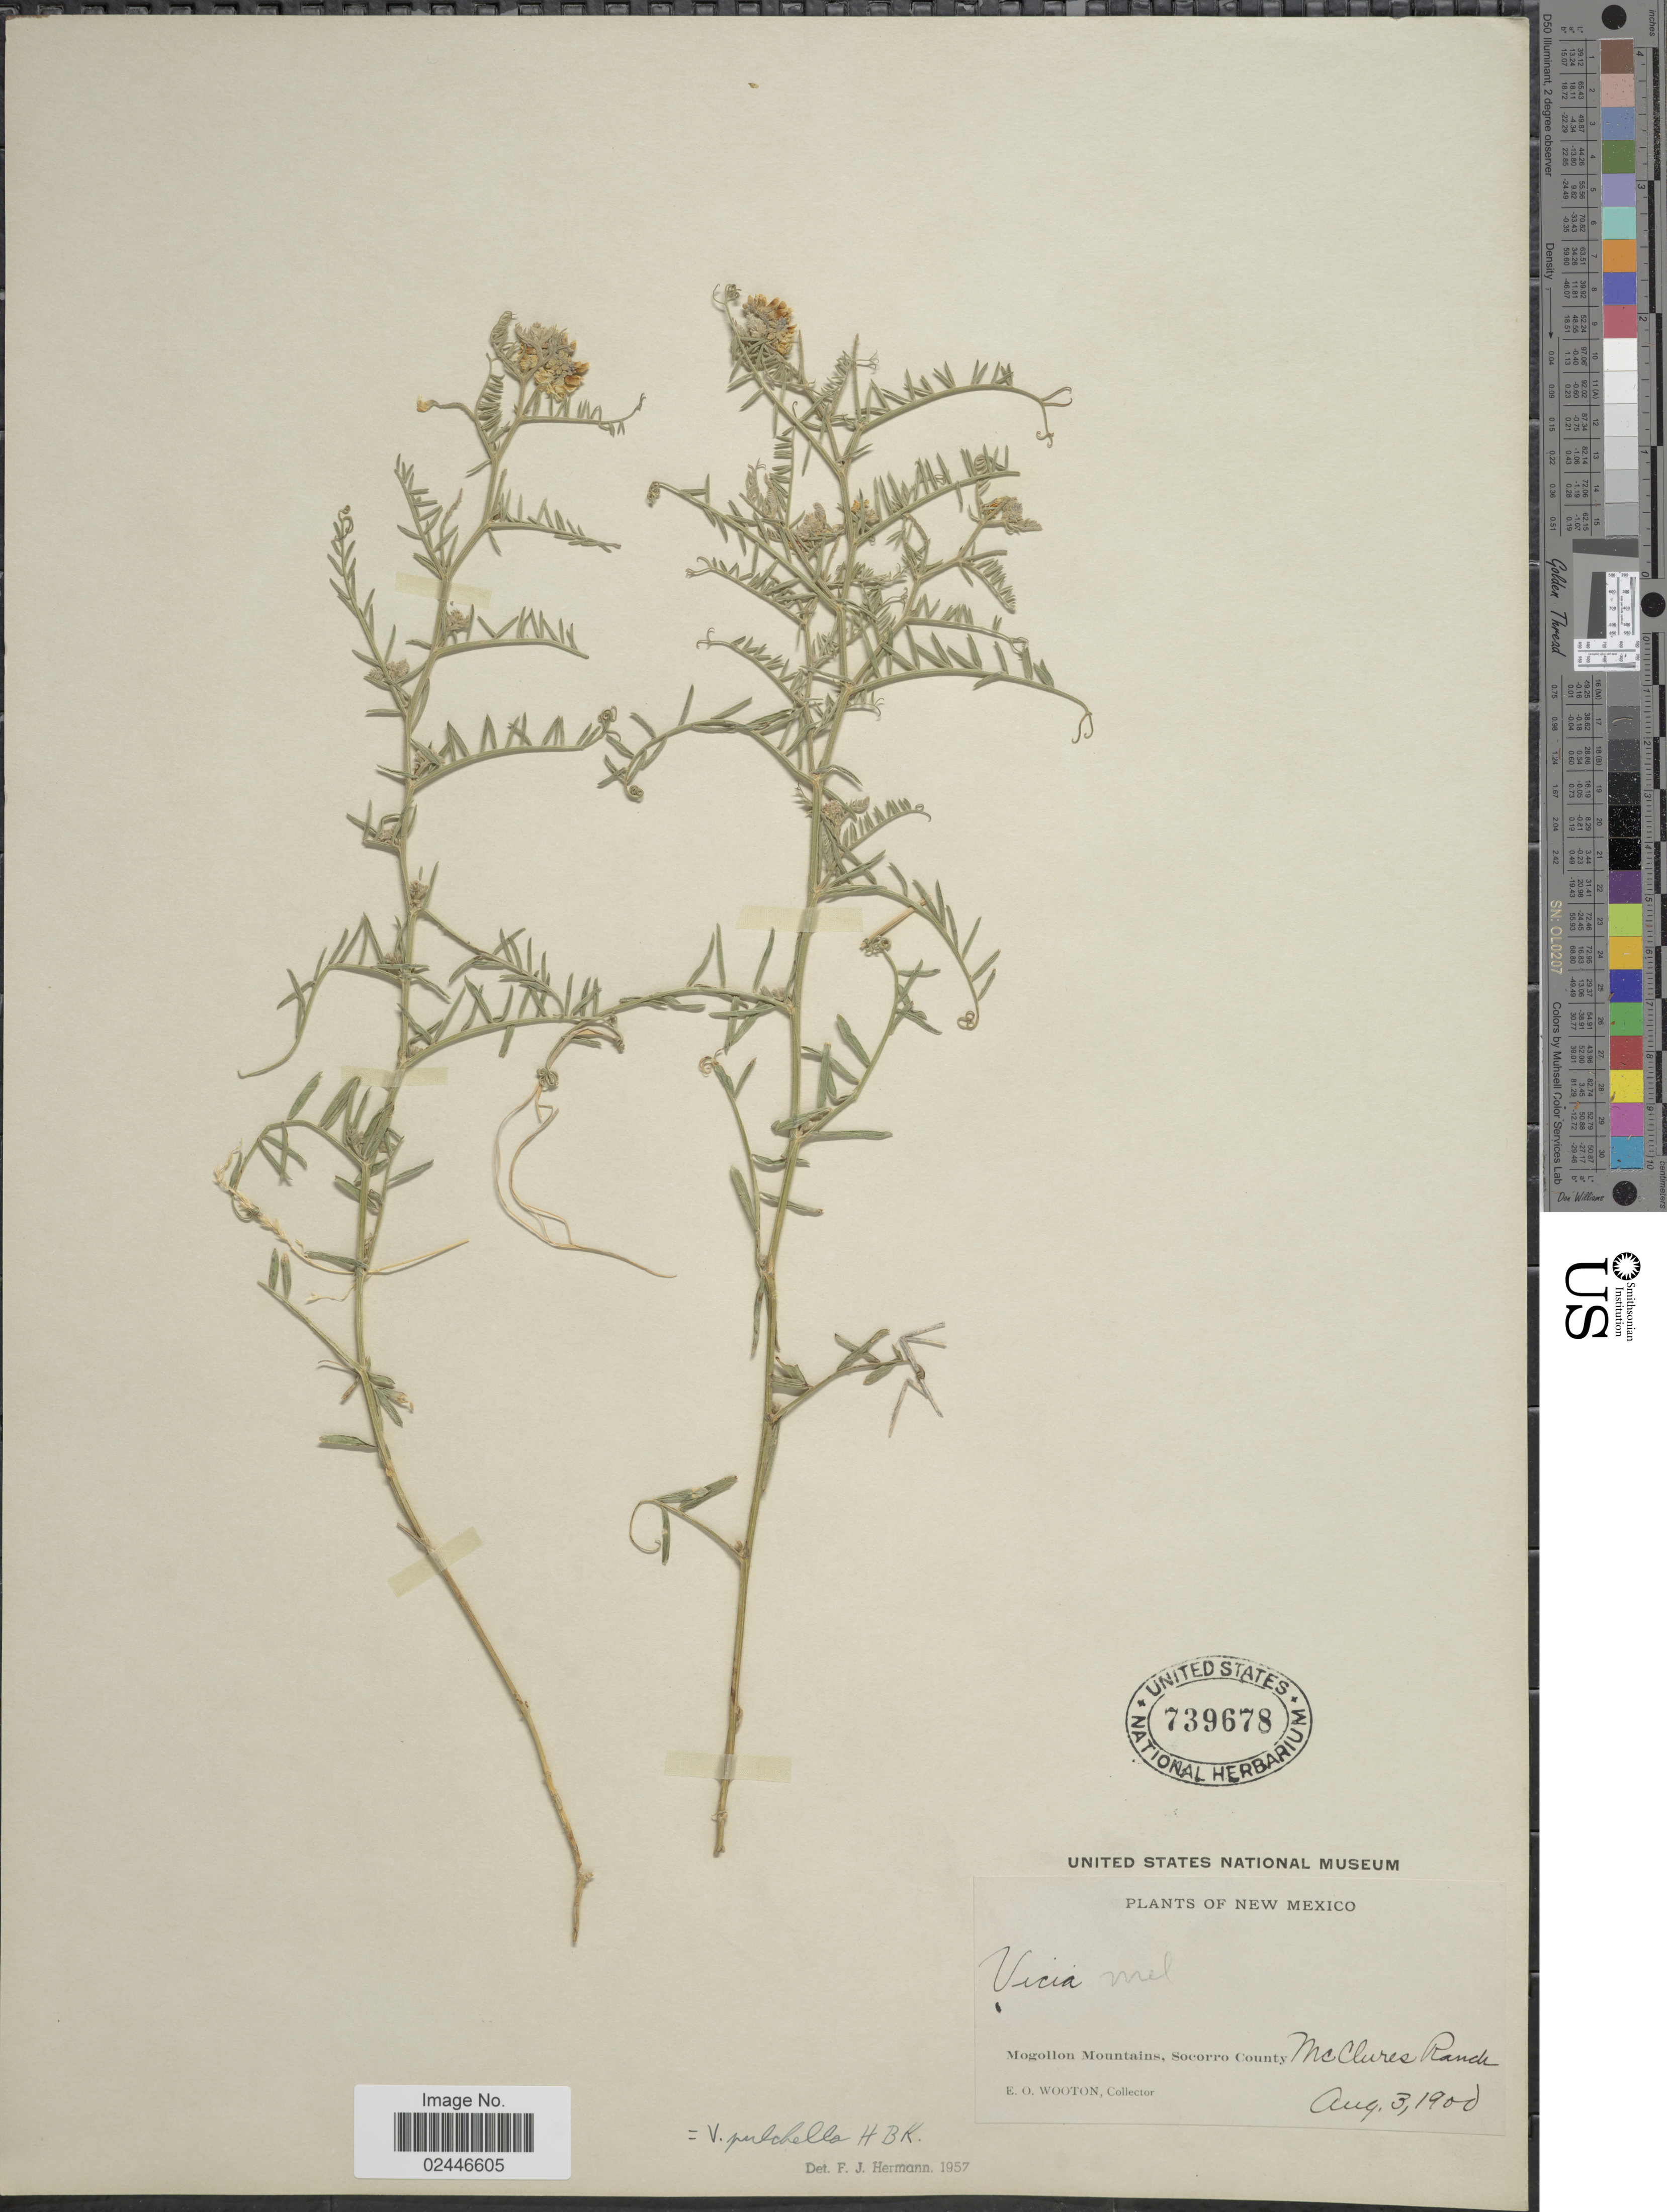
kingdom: Plantae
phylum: Tracheophyta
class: Magnoliopsida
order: Fabales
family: Fabaceae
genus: Vicia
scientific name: Vicia pulchella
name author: Kunth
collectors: E. O. Wooton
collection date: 1900-08-03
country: United States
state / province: New Mexico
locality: Mogollon Mountains, Socorro County, McClures Ranch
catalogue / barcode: US 739678